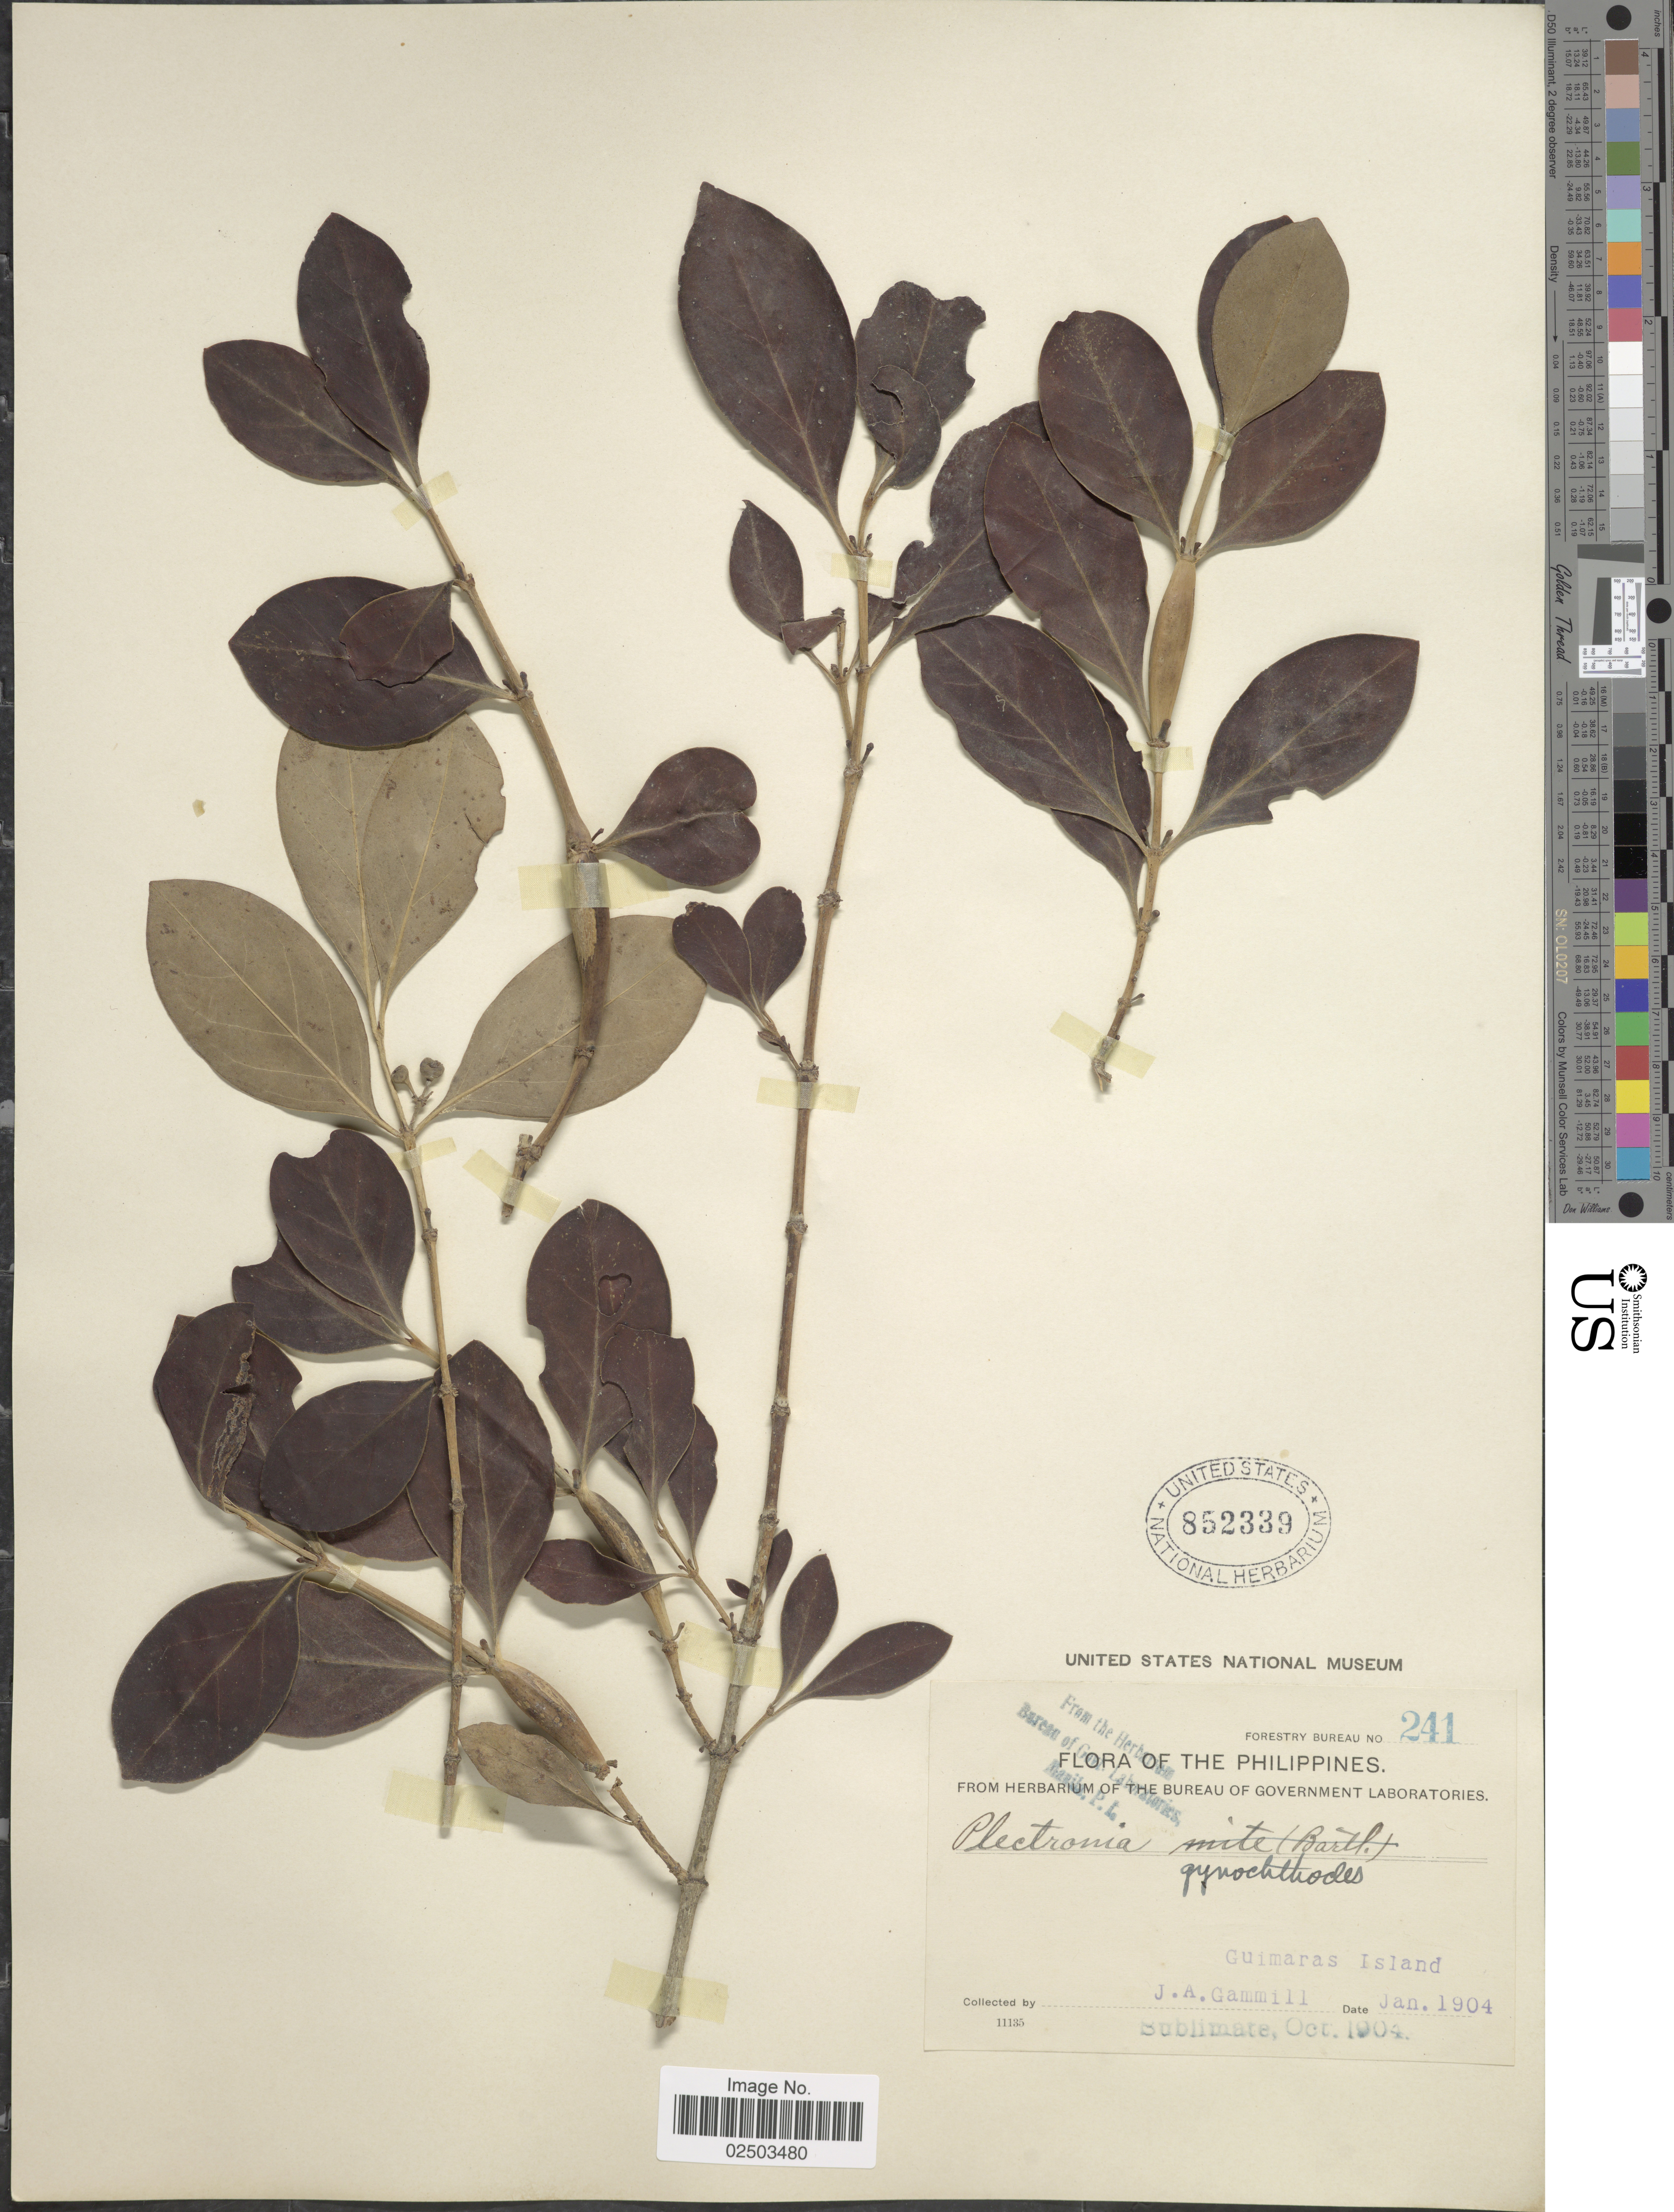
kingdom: Plantae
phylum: Tracheophyta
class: Magnoliopsida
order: Gentianales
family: Rubiaceae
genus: Canthium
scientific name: Canthium gynochthodes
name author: Baill.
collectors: J. Gammill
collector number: Forestry Bureau 241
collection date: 1904-01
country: Philippines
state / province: Western Visayas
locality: Guimaras Island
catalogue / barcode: US 852339